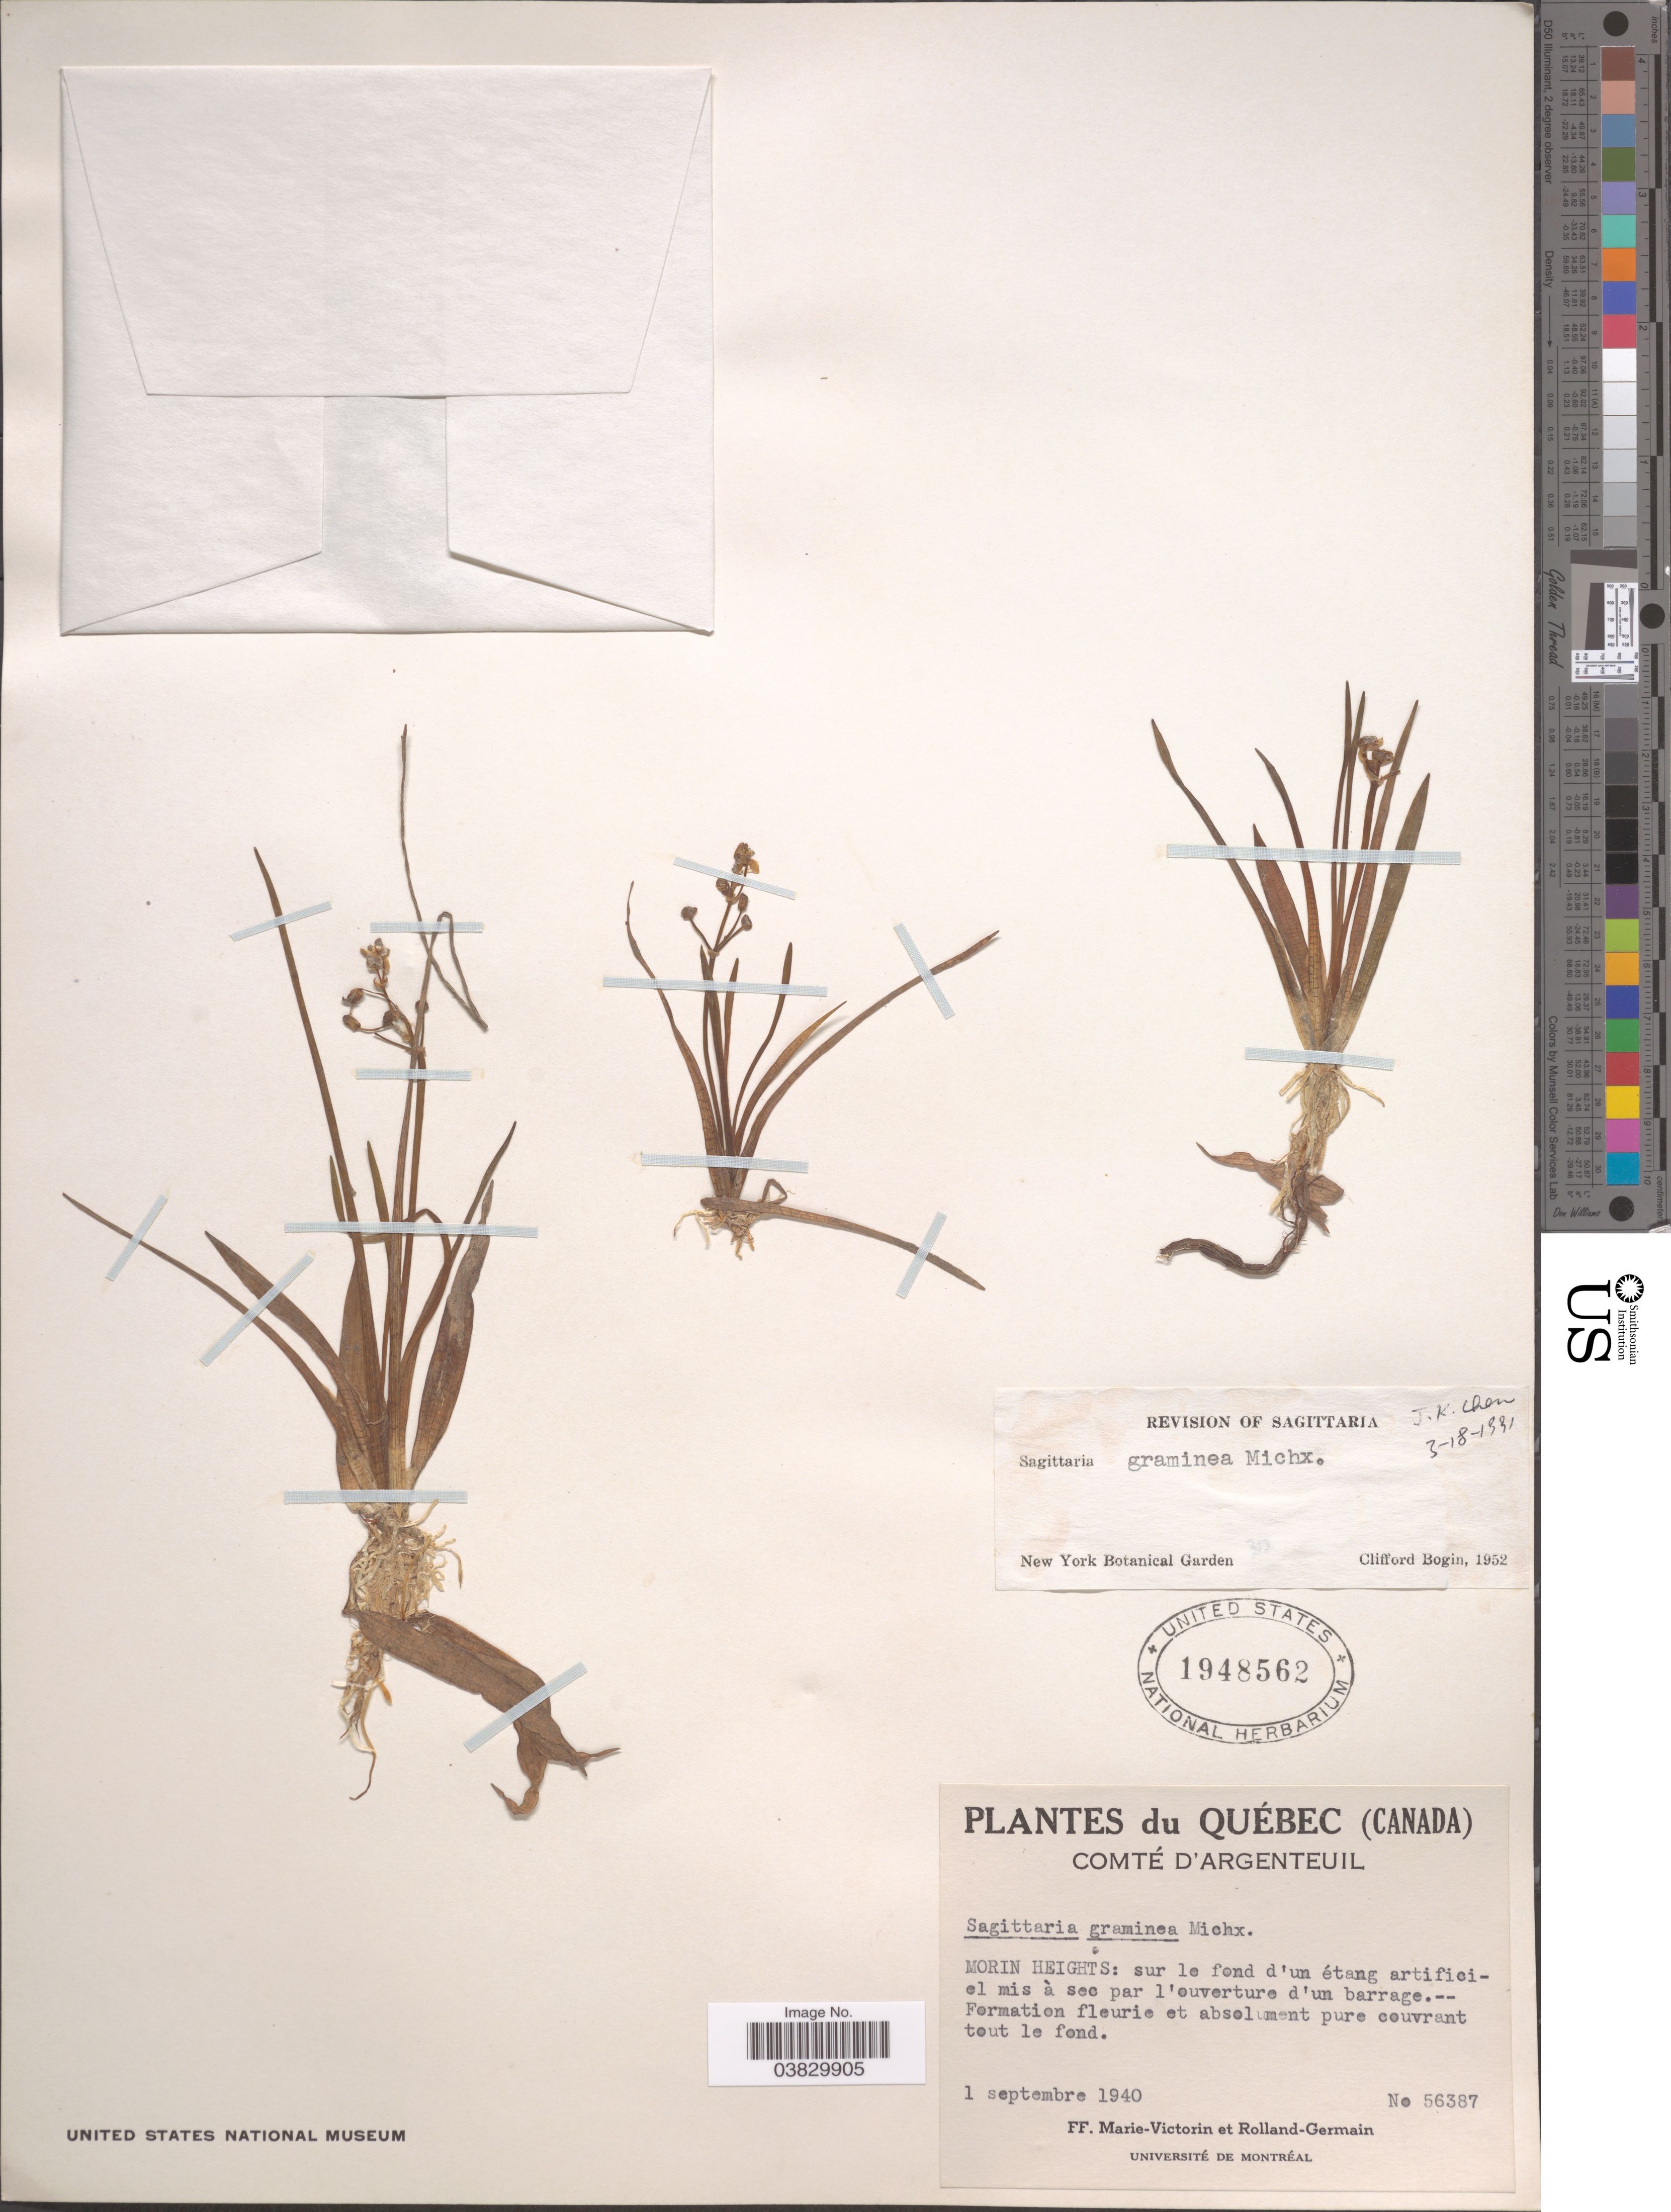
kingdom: Plantae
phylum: Tracheophyta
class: Liliopsida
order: Alismatales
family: Alismataceae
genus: Sagittaria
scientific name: Sagittaria graminea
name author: Michx.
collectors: F. Marie-Victorin & Rolland-Germain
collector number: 56387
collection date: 1940-09-01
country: Canada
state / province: Quebec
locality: Morin Heights: sur le fond d'un étang artificiel mis à sec par l'ouverture d'un barrage.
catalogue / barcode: US 1948562